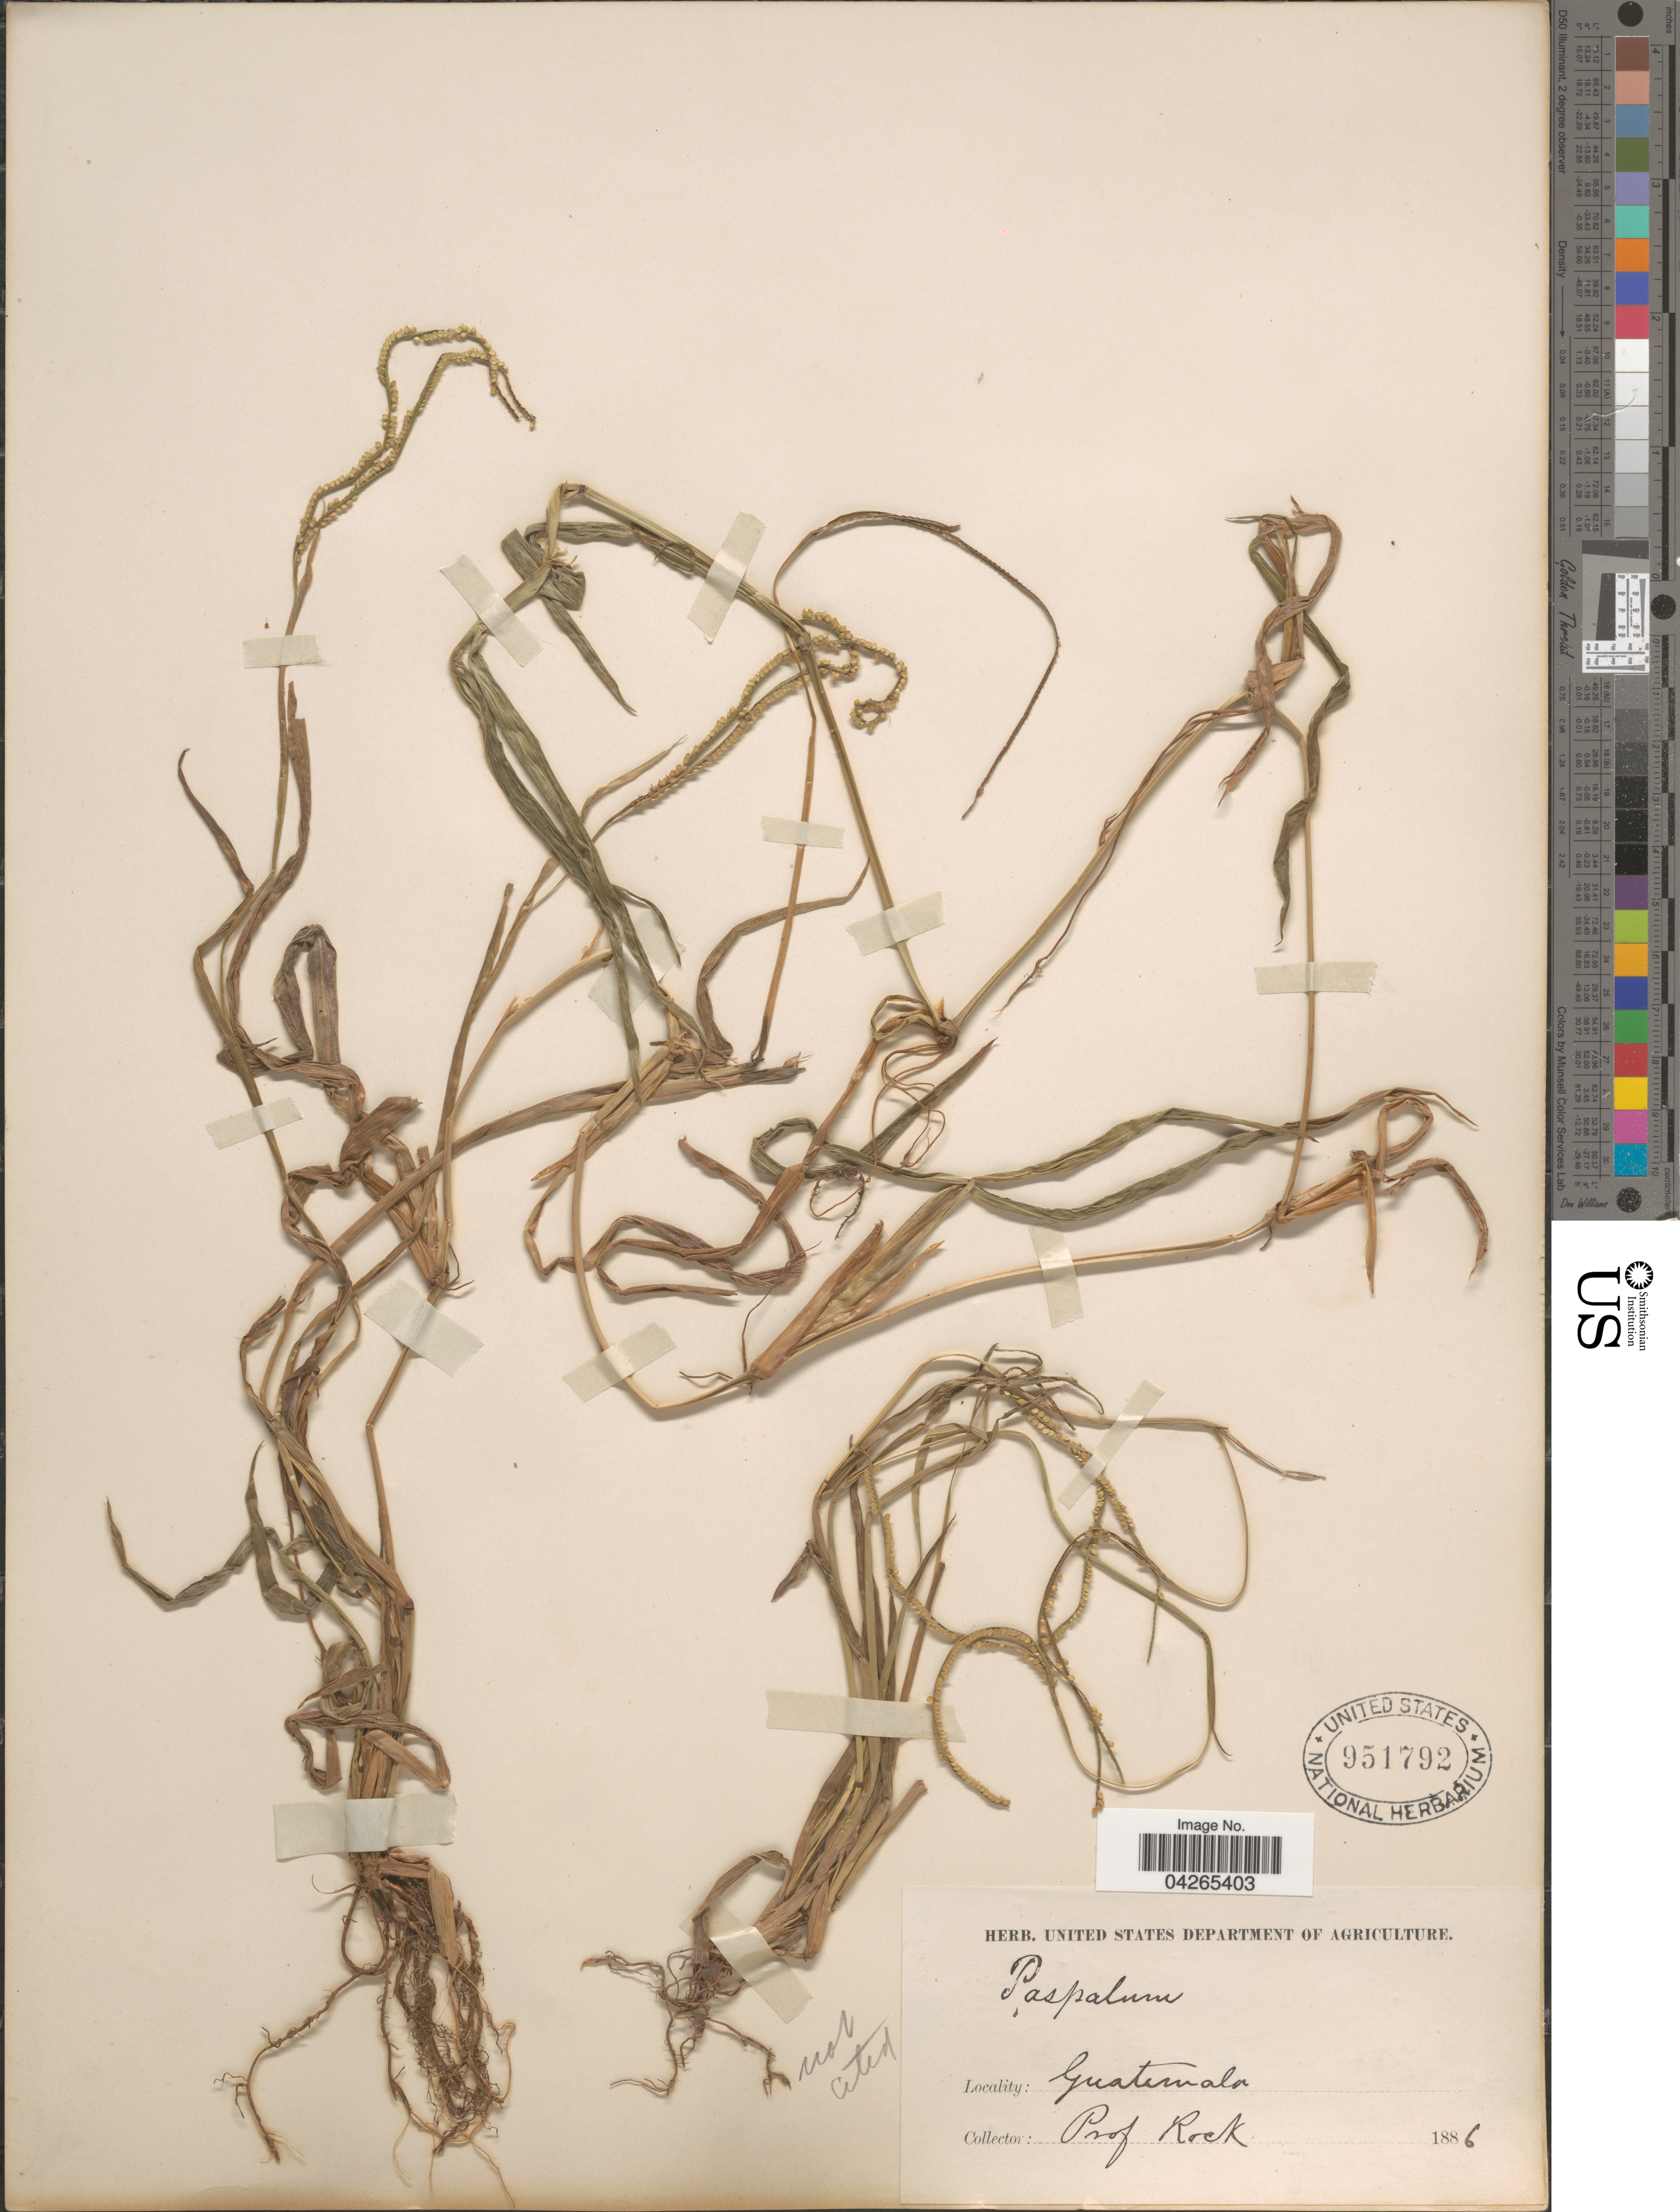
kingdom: Plantae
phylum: Tracheophyta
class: Liliopsida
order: Poales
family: Poaceae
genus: Paspalum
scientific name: Paspalum conjugatum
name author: P.J. Bergius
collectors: Rock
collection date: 1886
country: Guatemala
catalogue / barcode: US 951792